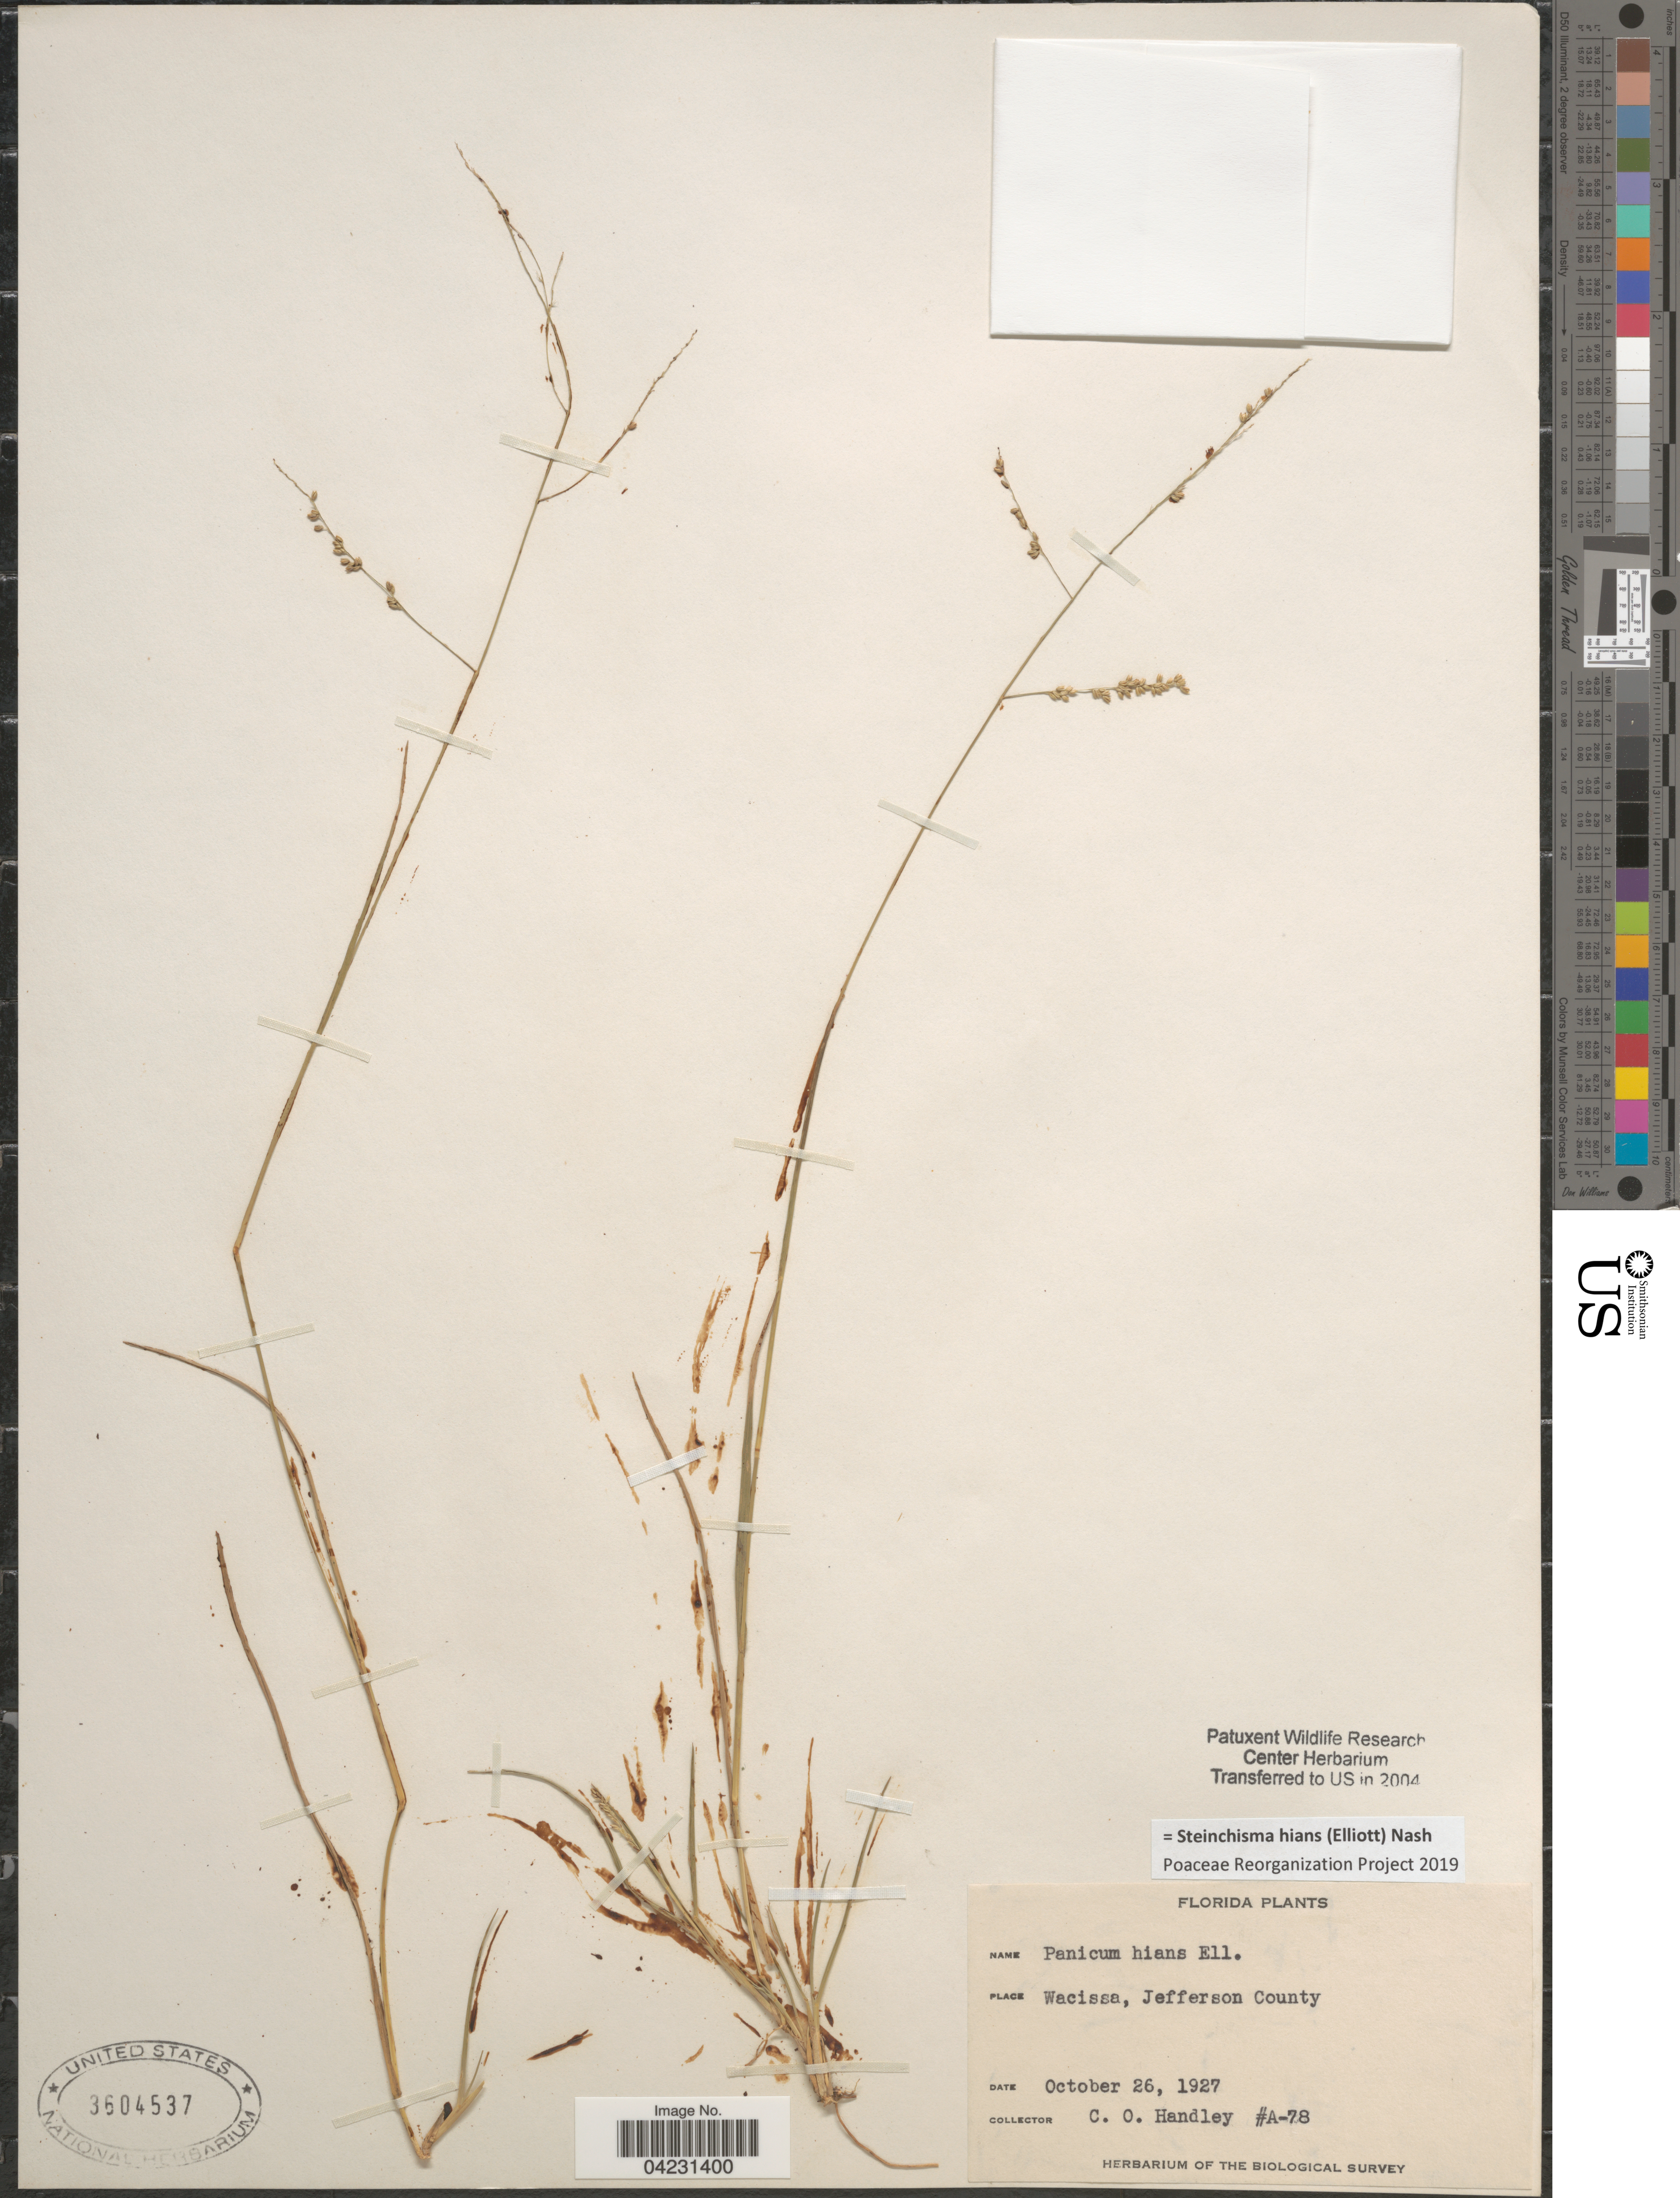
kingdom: Plantae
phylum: Tracheophyta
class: Liliopsida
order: Poales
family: Poaceae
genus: Steinchisma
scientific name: Steinchisma hians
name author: (Elliott) Nash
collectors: C. O. Handley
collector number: A-78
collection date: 1927-10-26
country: United States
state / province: Florida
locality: Wacissa, Jefferson County. Biological Survey.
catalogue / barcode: US 3604537